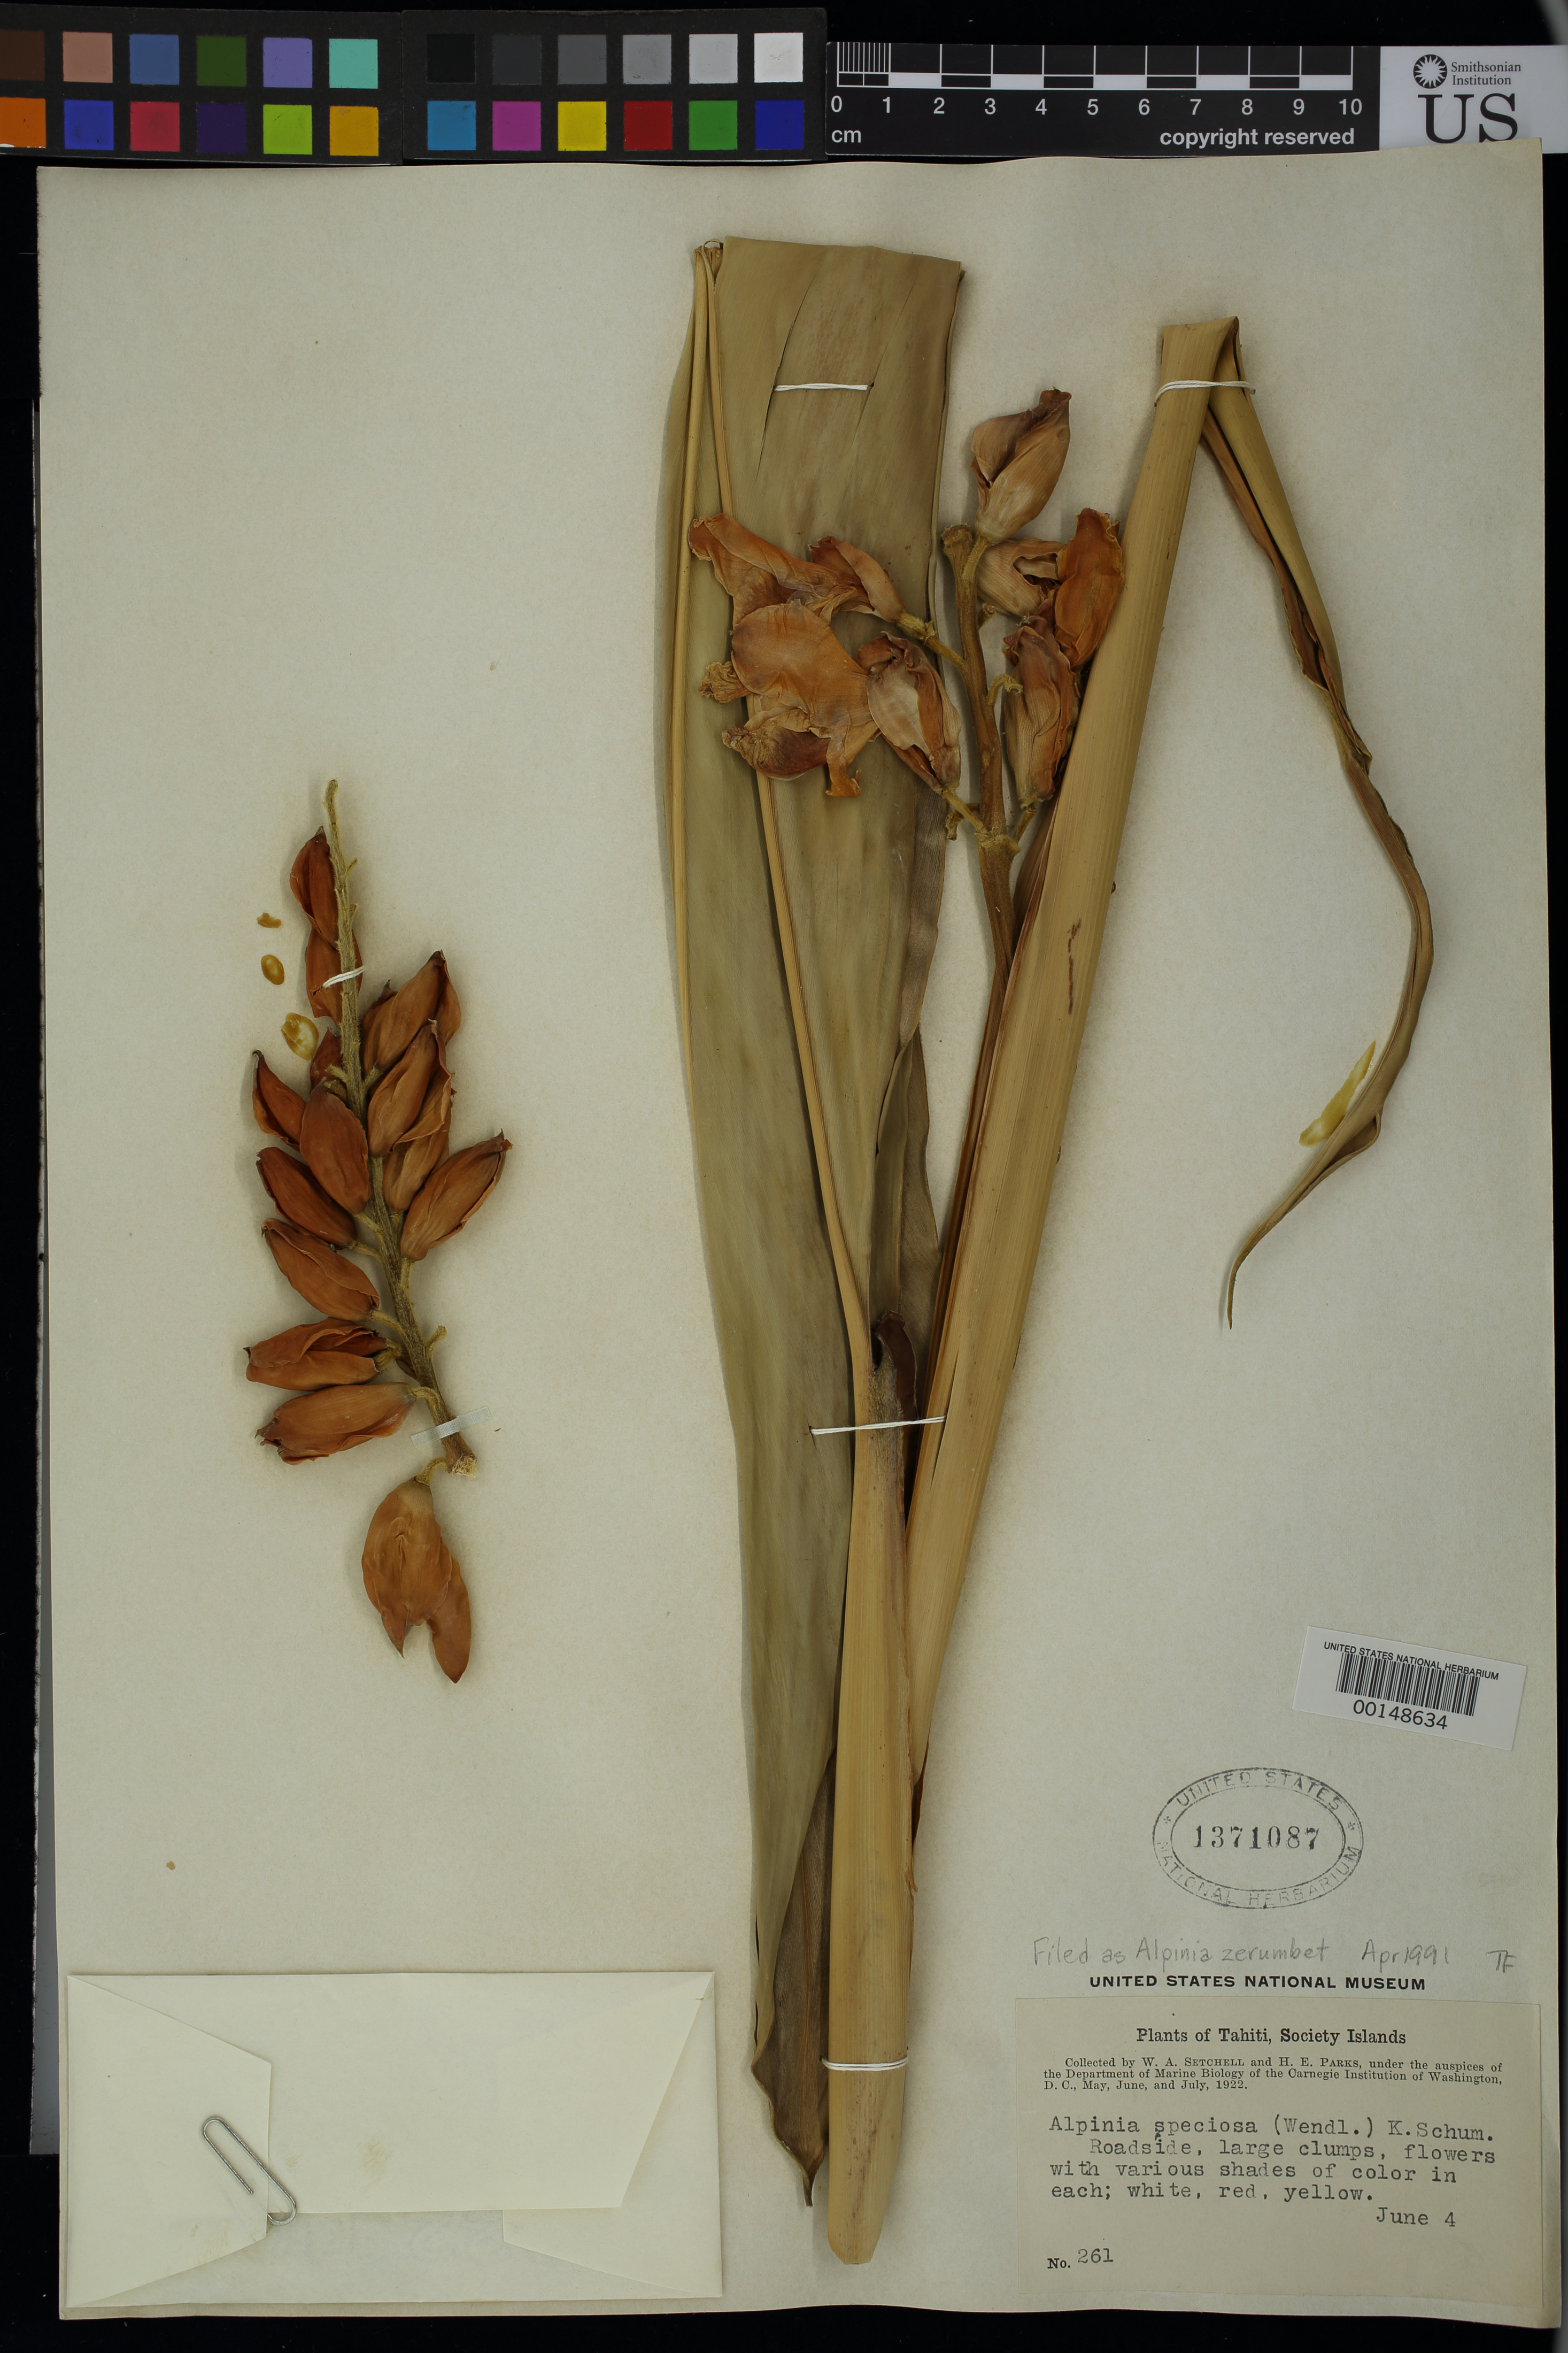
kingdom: Plantae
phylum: Tracheophyta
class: Liliopsida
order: Zingiberales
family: Zingiberaceae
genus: Alpinia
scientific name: Alpinia zerumbet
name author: (Pers.) B.L. Burtt & R.M. Sm.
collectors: W. Setchell & H. E. Parks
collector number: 261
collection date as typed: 04 Jun 1922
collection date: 1922-06-04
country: French Polynesia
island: Tahiti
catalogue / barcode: US 1371087